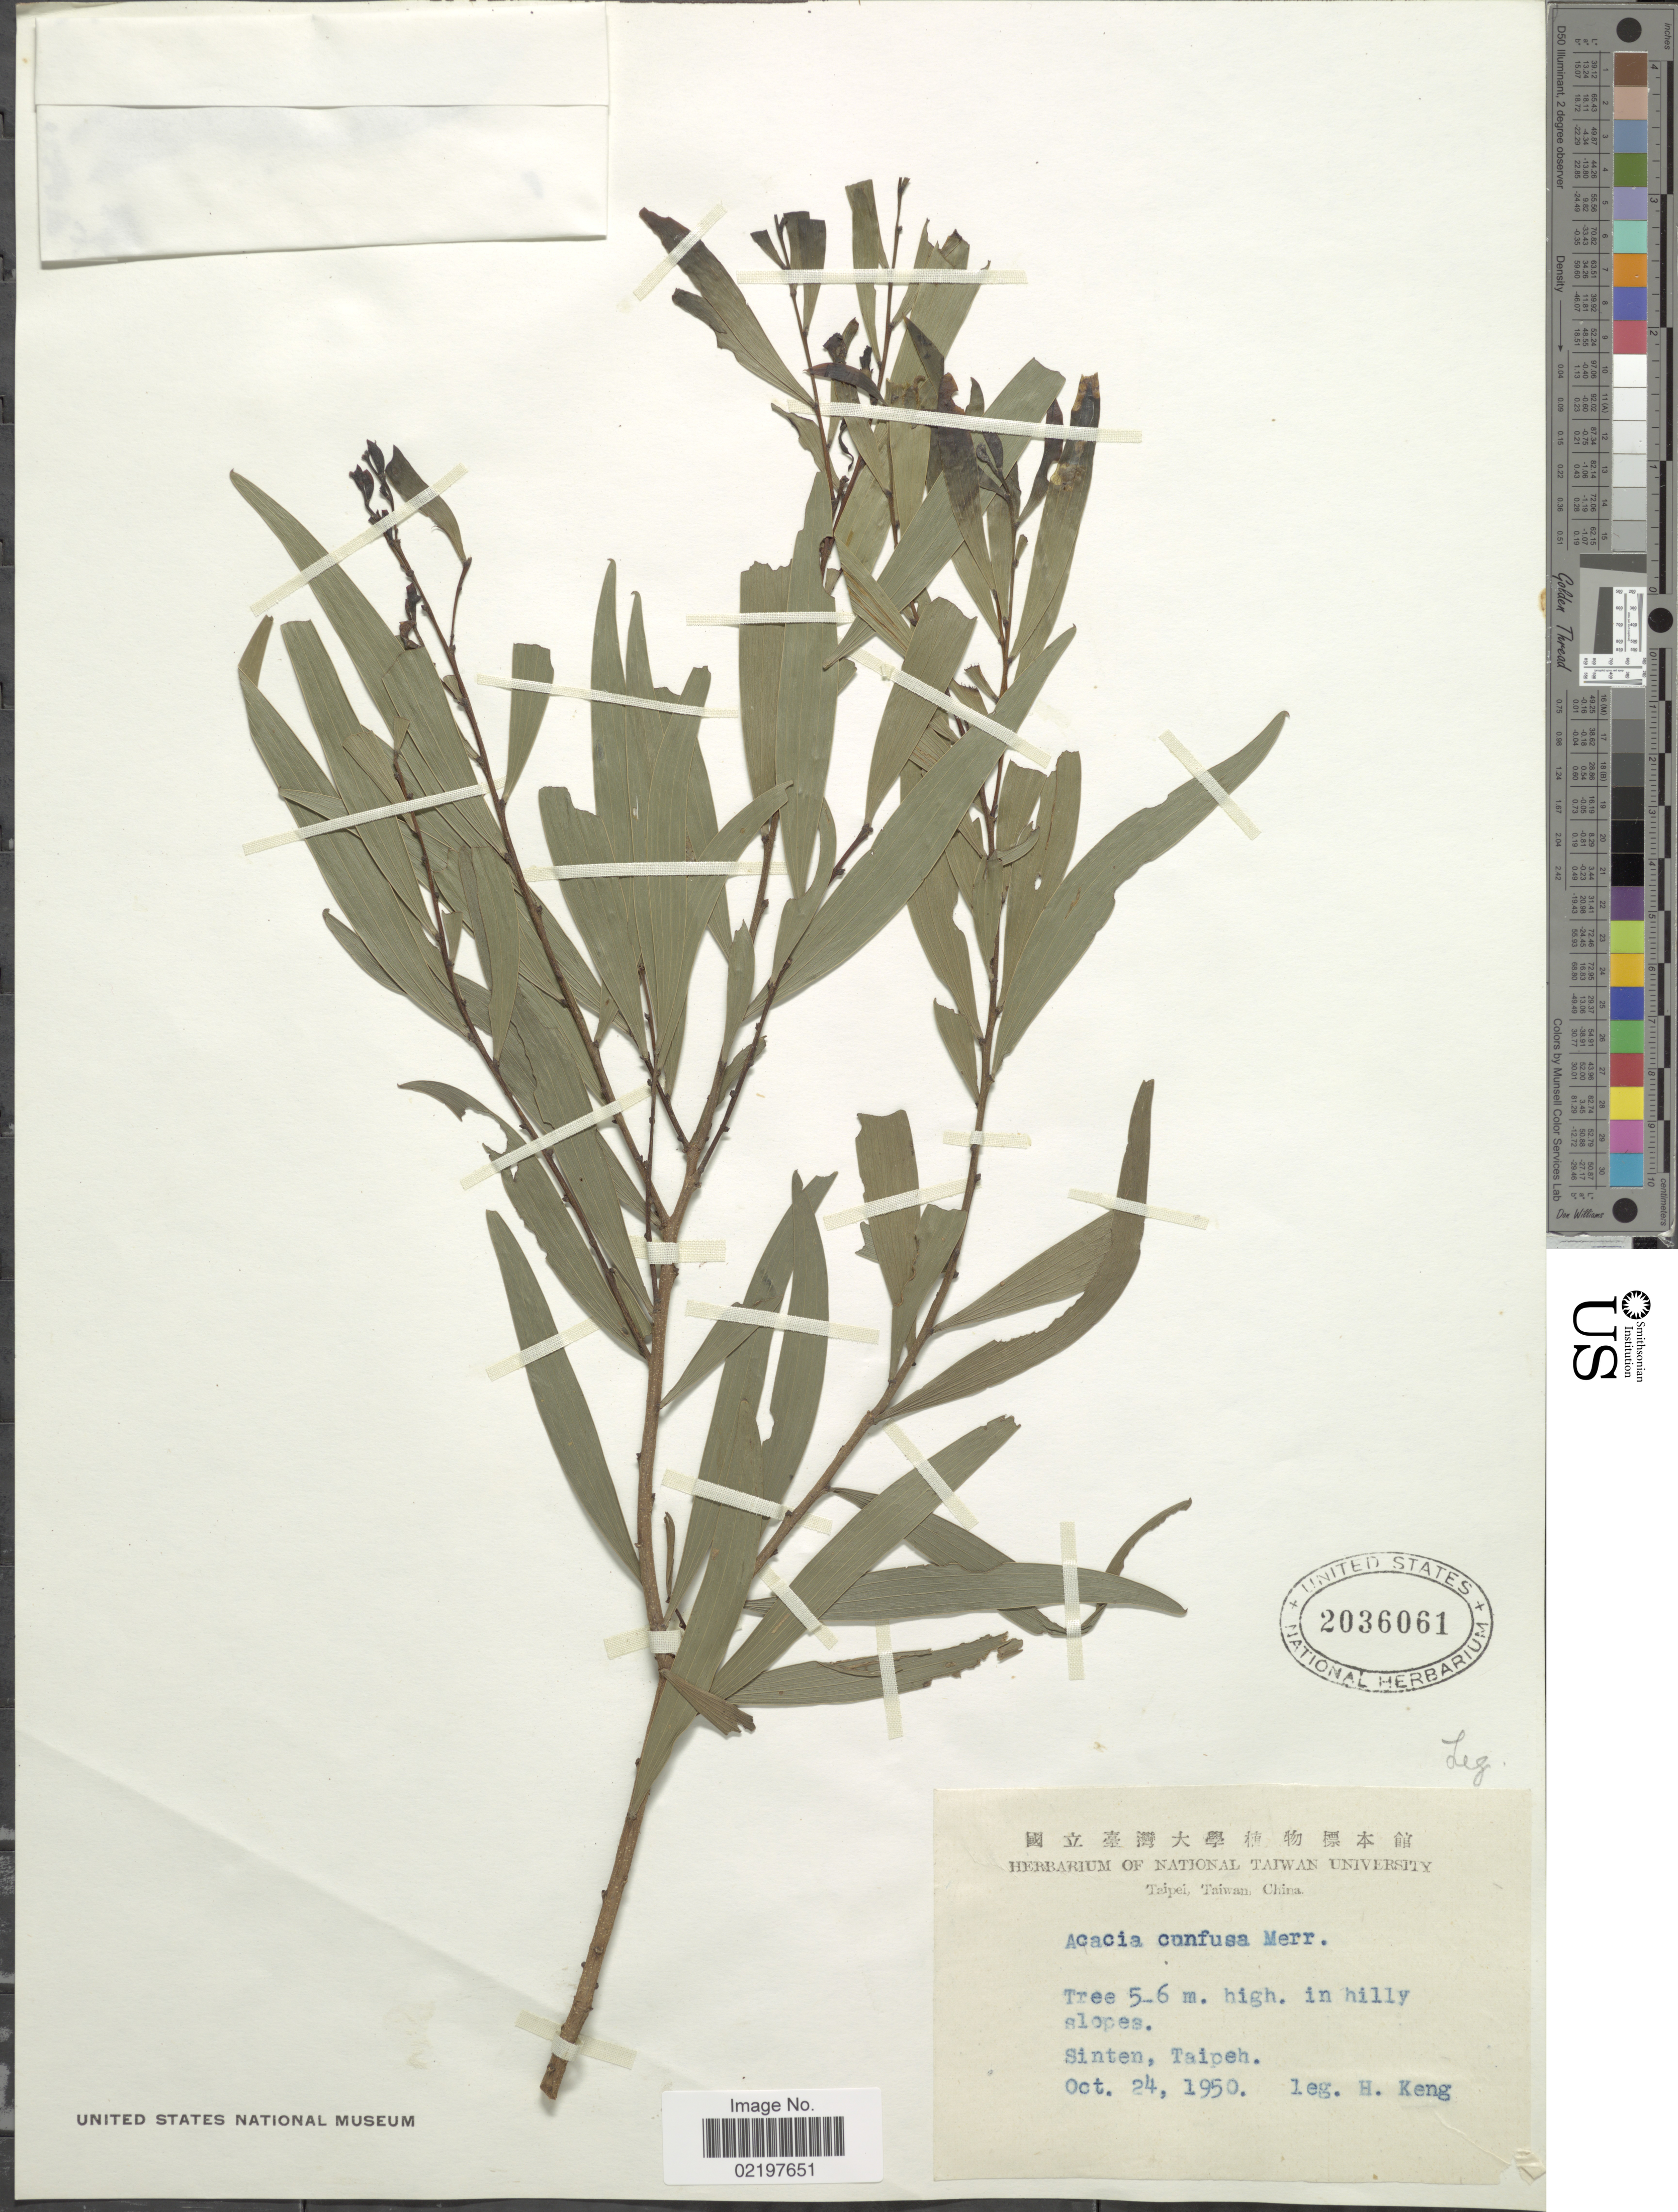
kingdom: Plantae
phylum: Tracheophyta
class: Magnoliopsida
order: Fabales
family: Fabaceae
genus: Acacia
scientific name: Acacia confusa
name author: Merr.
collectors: H. Keng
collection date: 1950-10-24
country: Taiwan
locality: Sinten, Taipeh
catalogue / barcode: US 2036061